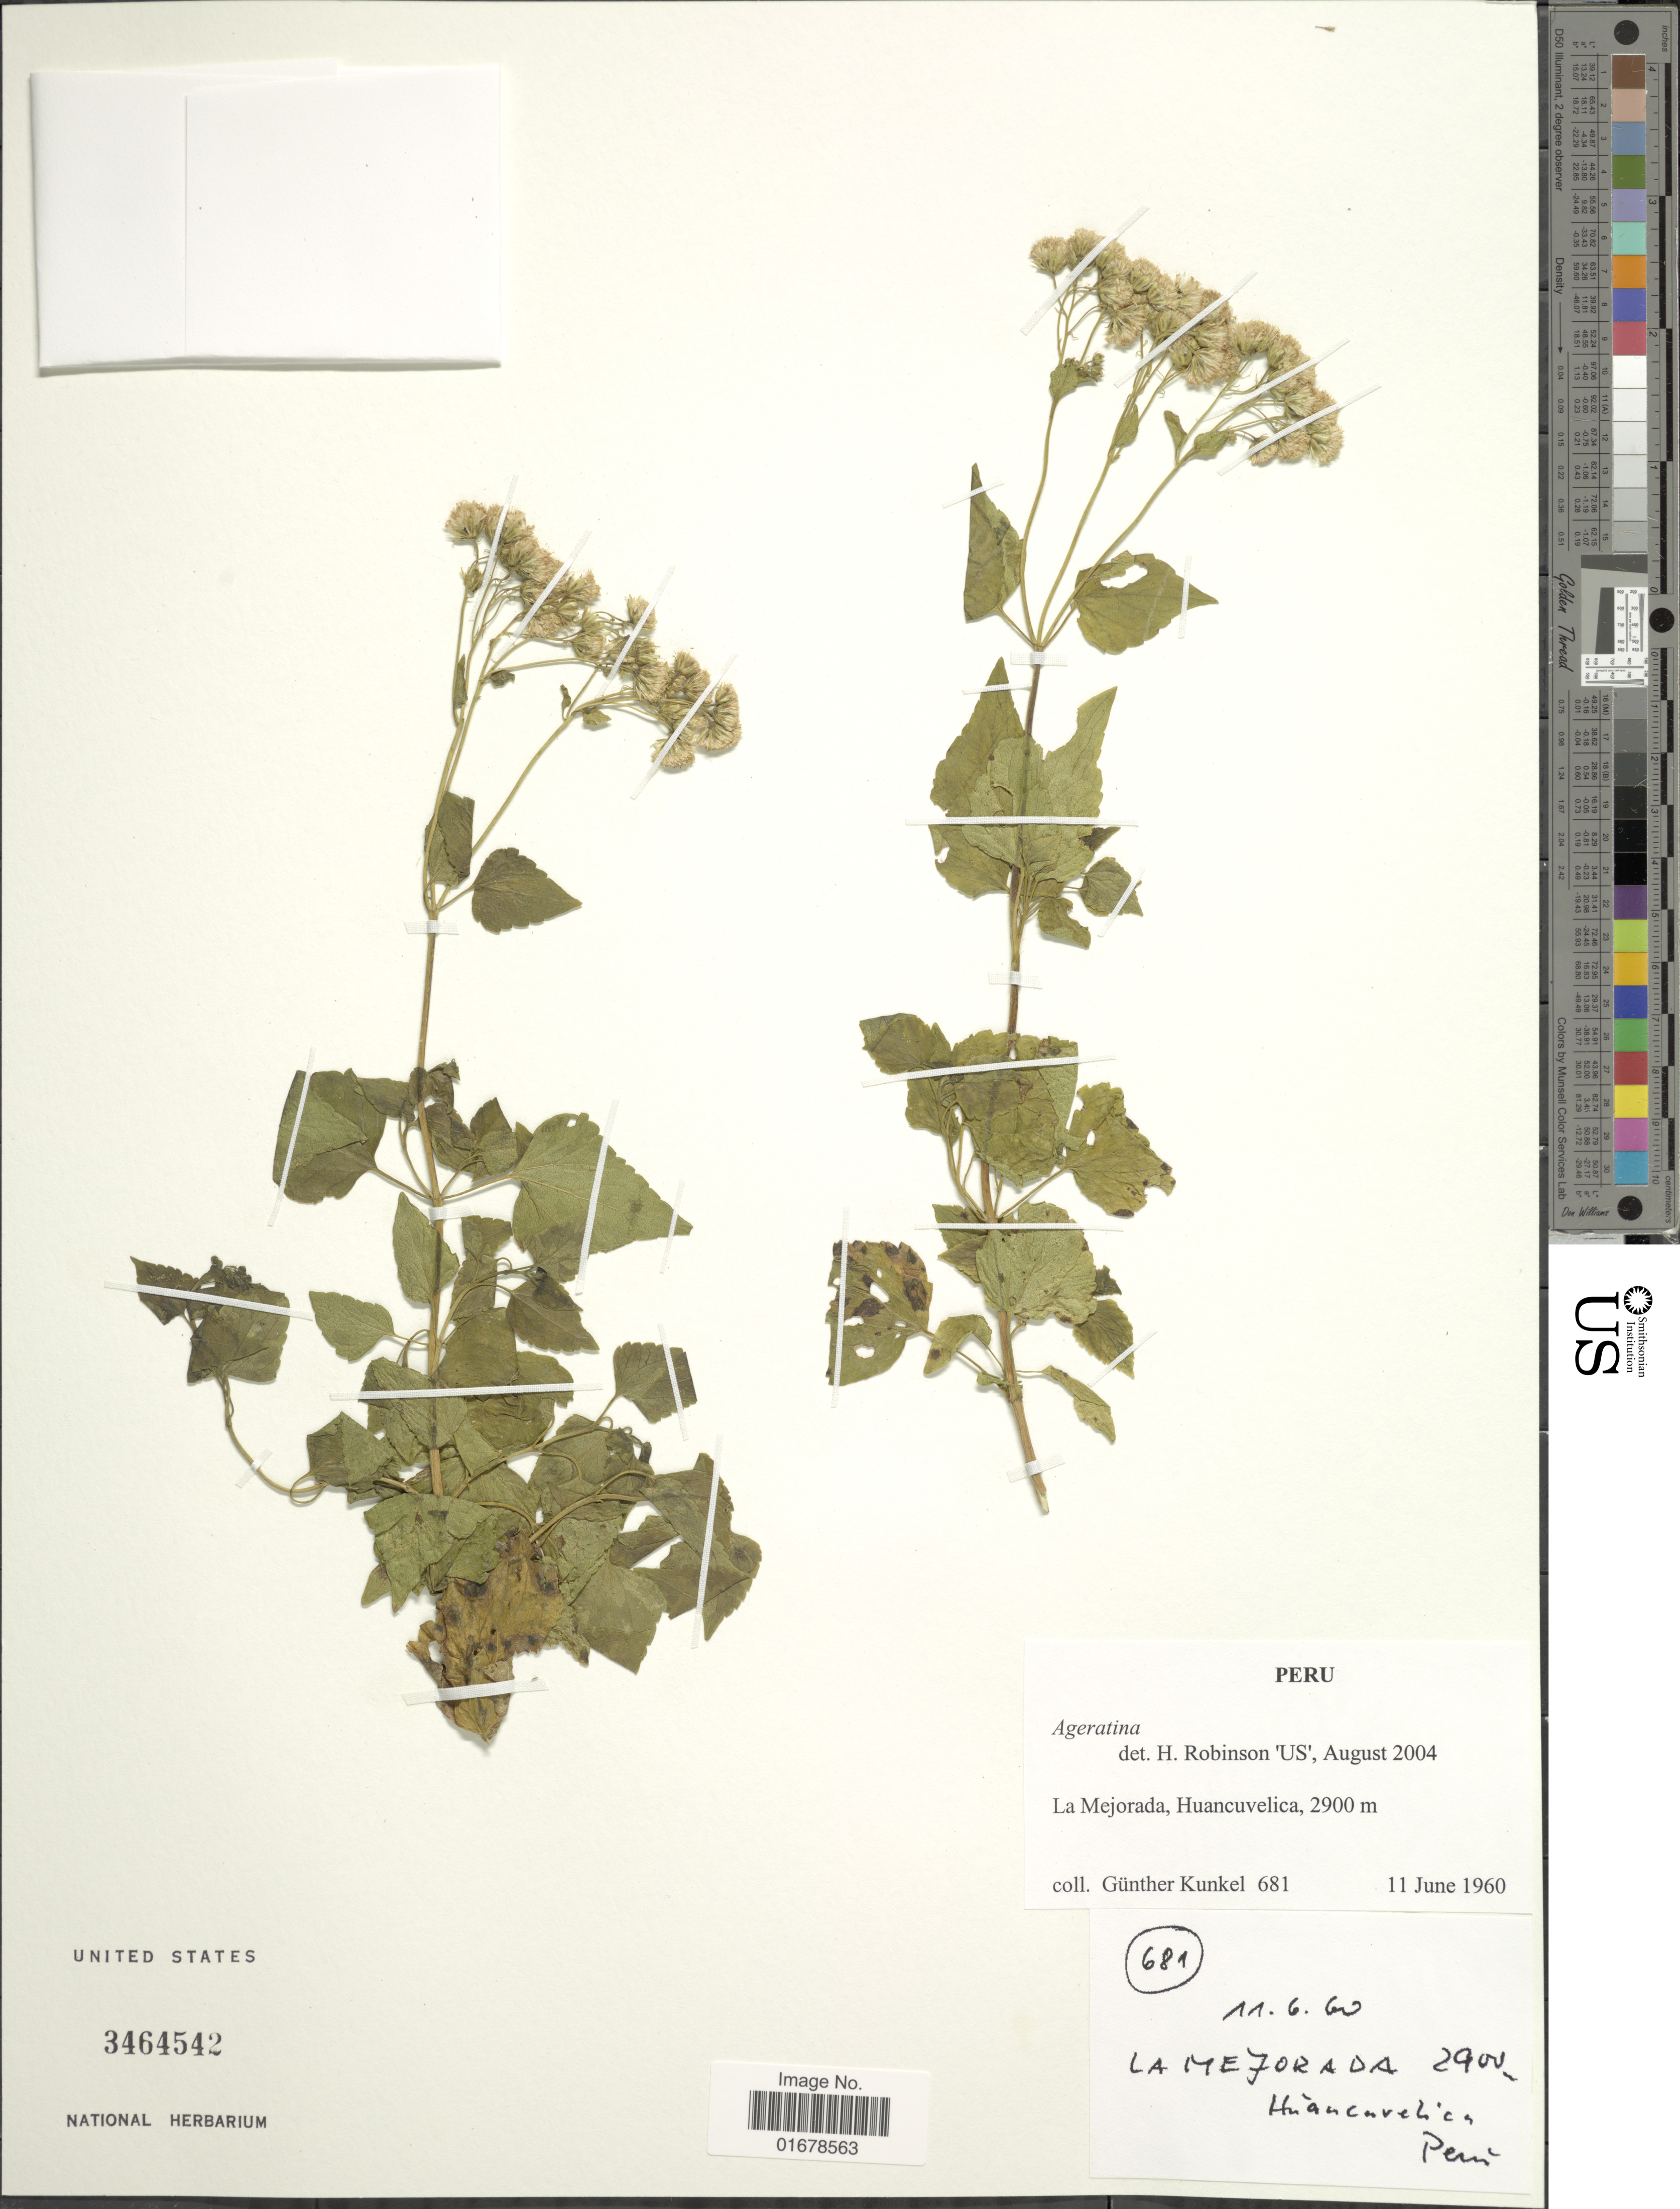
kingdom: Plantae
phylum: Tracheophyta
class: Magnoliopsida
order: Asterales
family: Asteraceae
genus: Ageratina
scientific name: Ageratina sp.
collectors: G. Kunkel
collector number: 681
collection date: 1960-06-11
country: Peru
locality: La Mejorada, Huancuvelica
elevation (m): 2900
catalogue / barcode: US 3464542